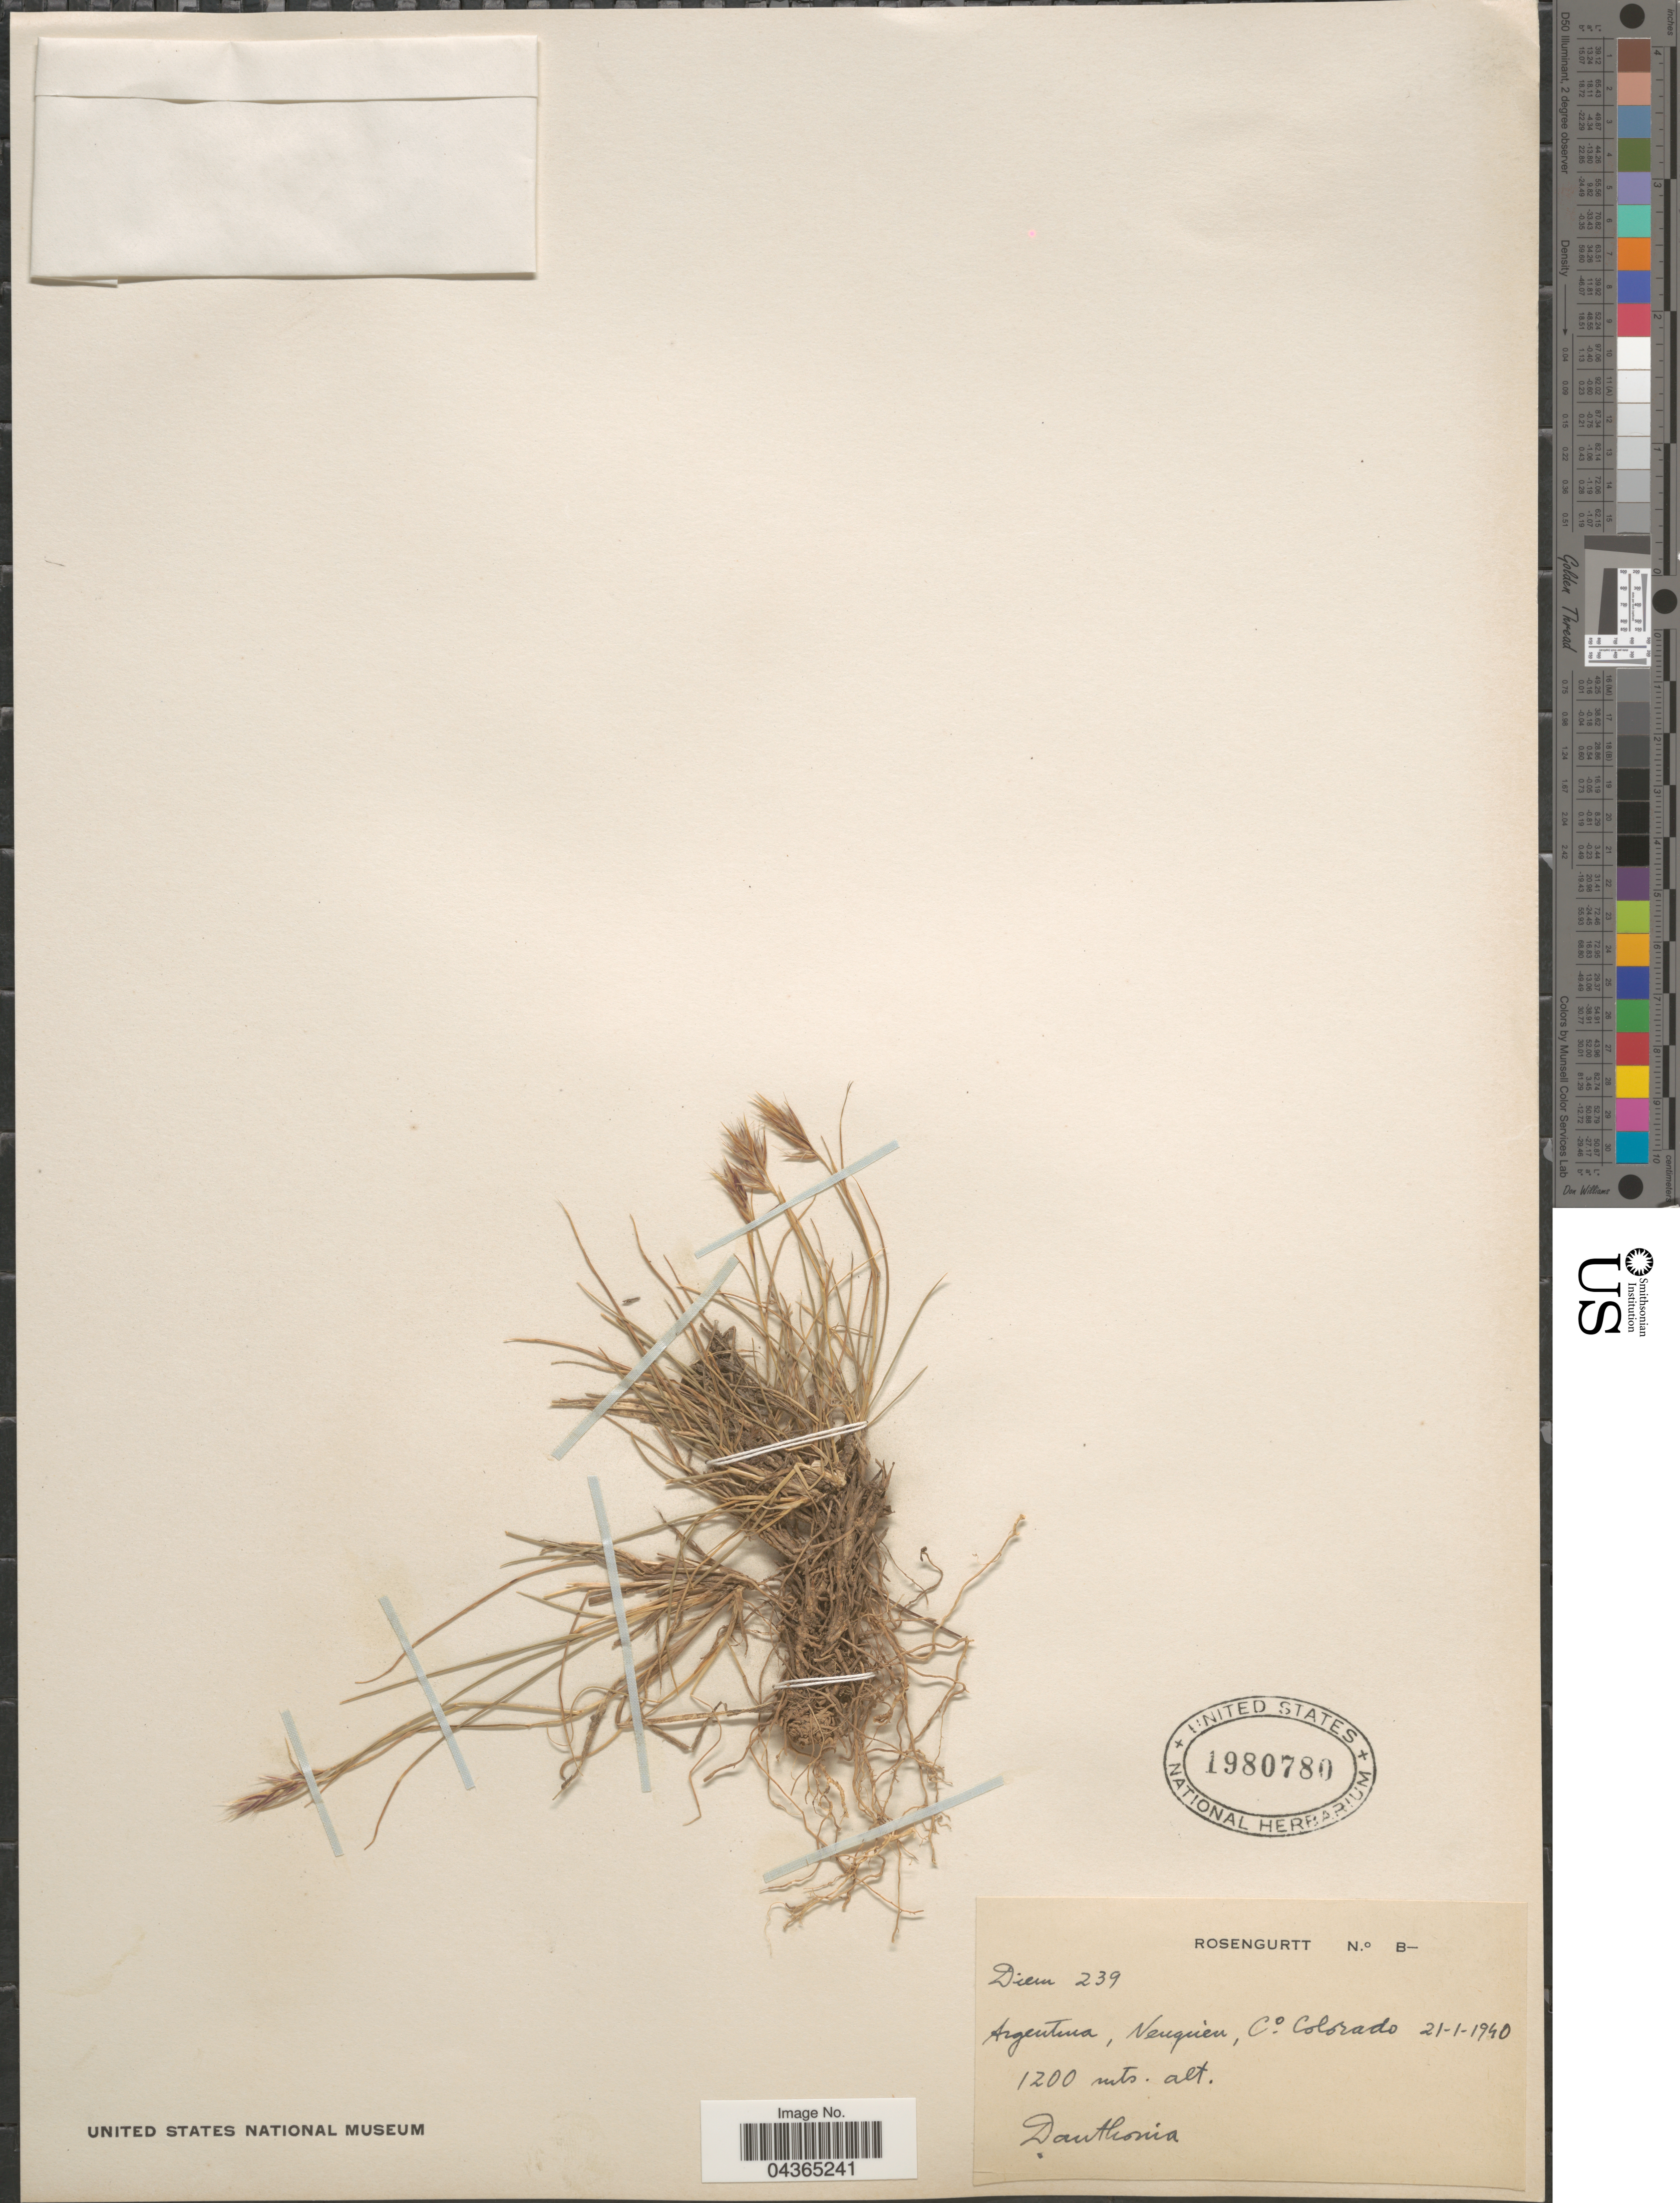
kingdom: Plantae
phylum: Tracheophyta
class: Liliopsida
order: Poales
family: Poaceae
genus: Rytidosperma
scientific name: Rytidosperma pictum var. pictum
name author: (Nees & Meyen) Nicora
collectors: Diem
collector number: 239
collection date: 1940-01-21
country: Argentina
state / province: Neuquen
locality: C° Colorado.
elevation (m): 1200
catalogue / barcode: US 1980780